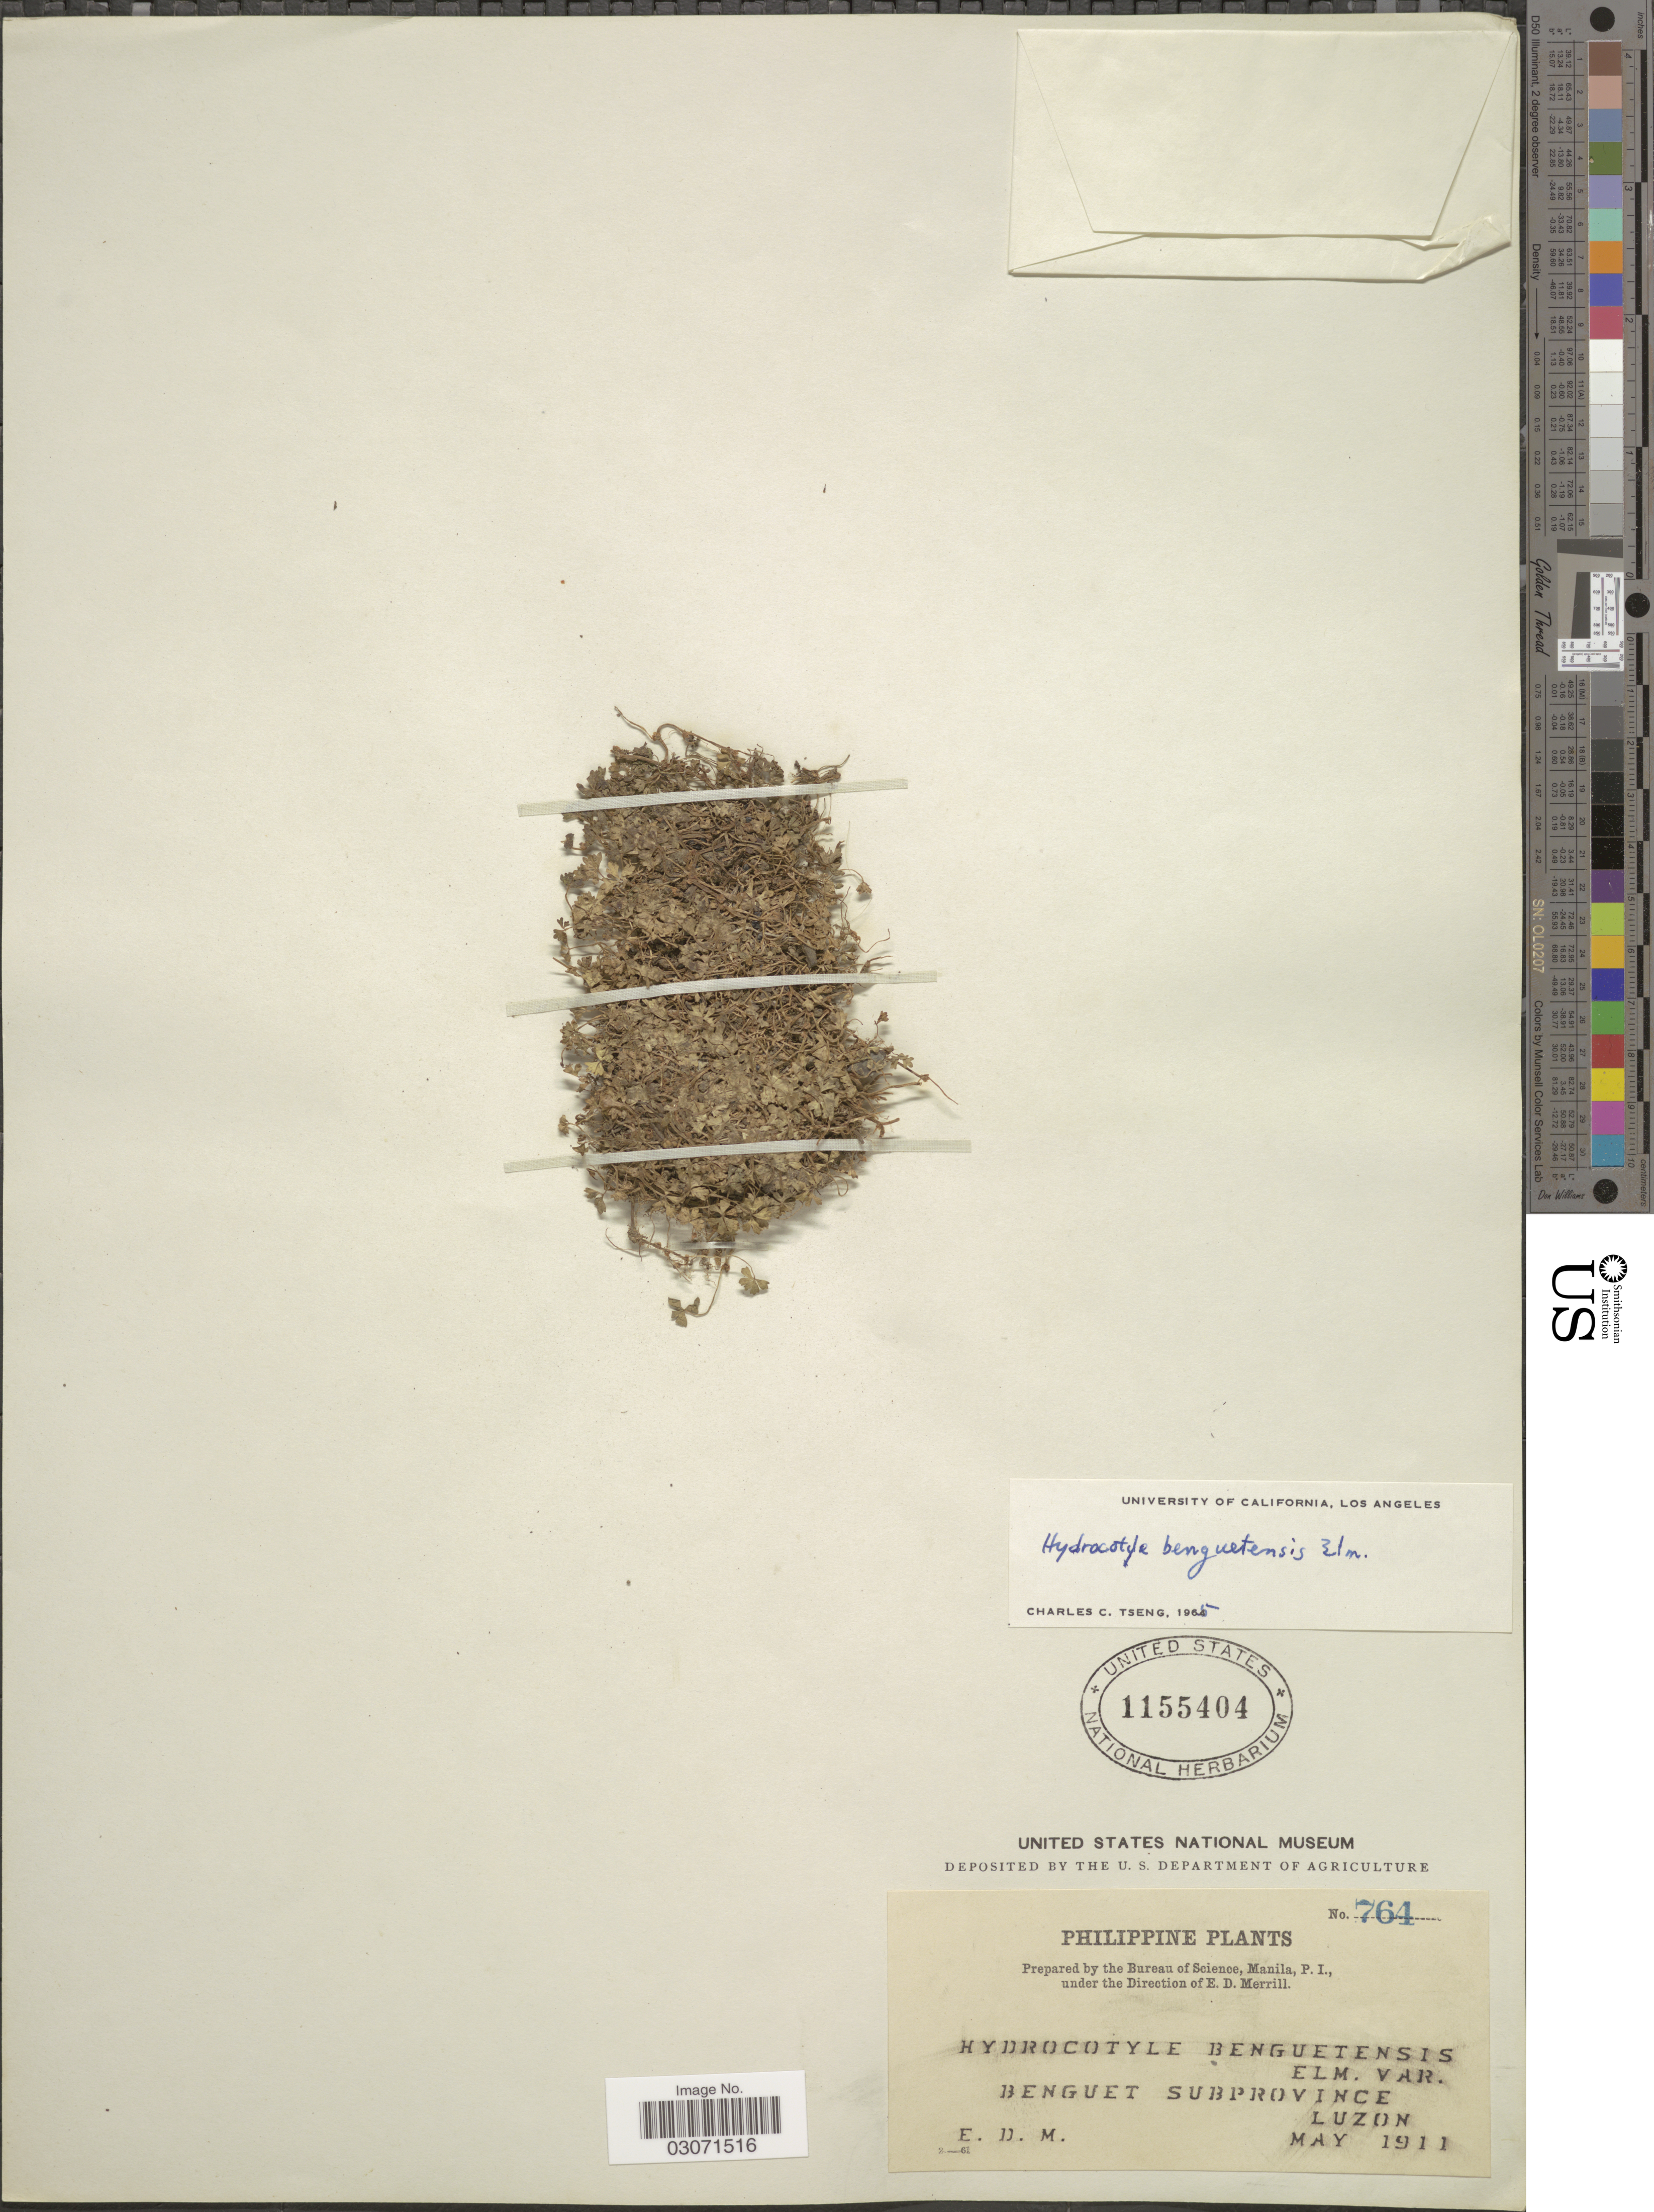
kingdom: Plantae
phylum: Tracheophyta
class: Magnoliopsida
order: Apiales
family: Araliaceae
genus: Hydrocotyle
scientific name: Hydrocotyle benguetensis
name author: Elmer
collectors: E. D. Merrill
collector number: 764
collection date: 1911-05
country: Philippines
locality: Benguet Subprovince. Luzon.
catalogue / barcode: US 1155404